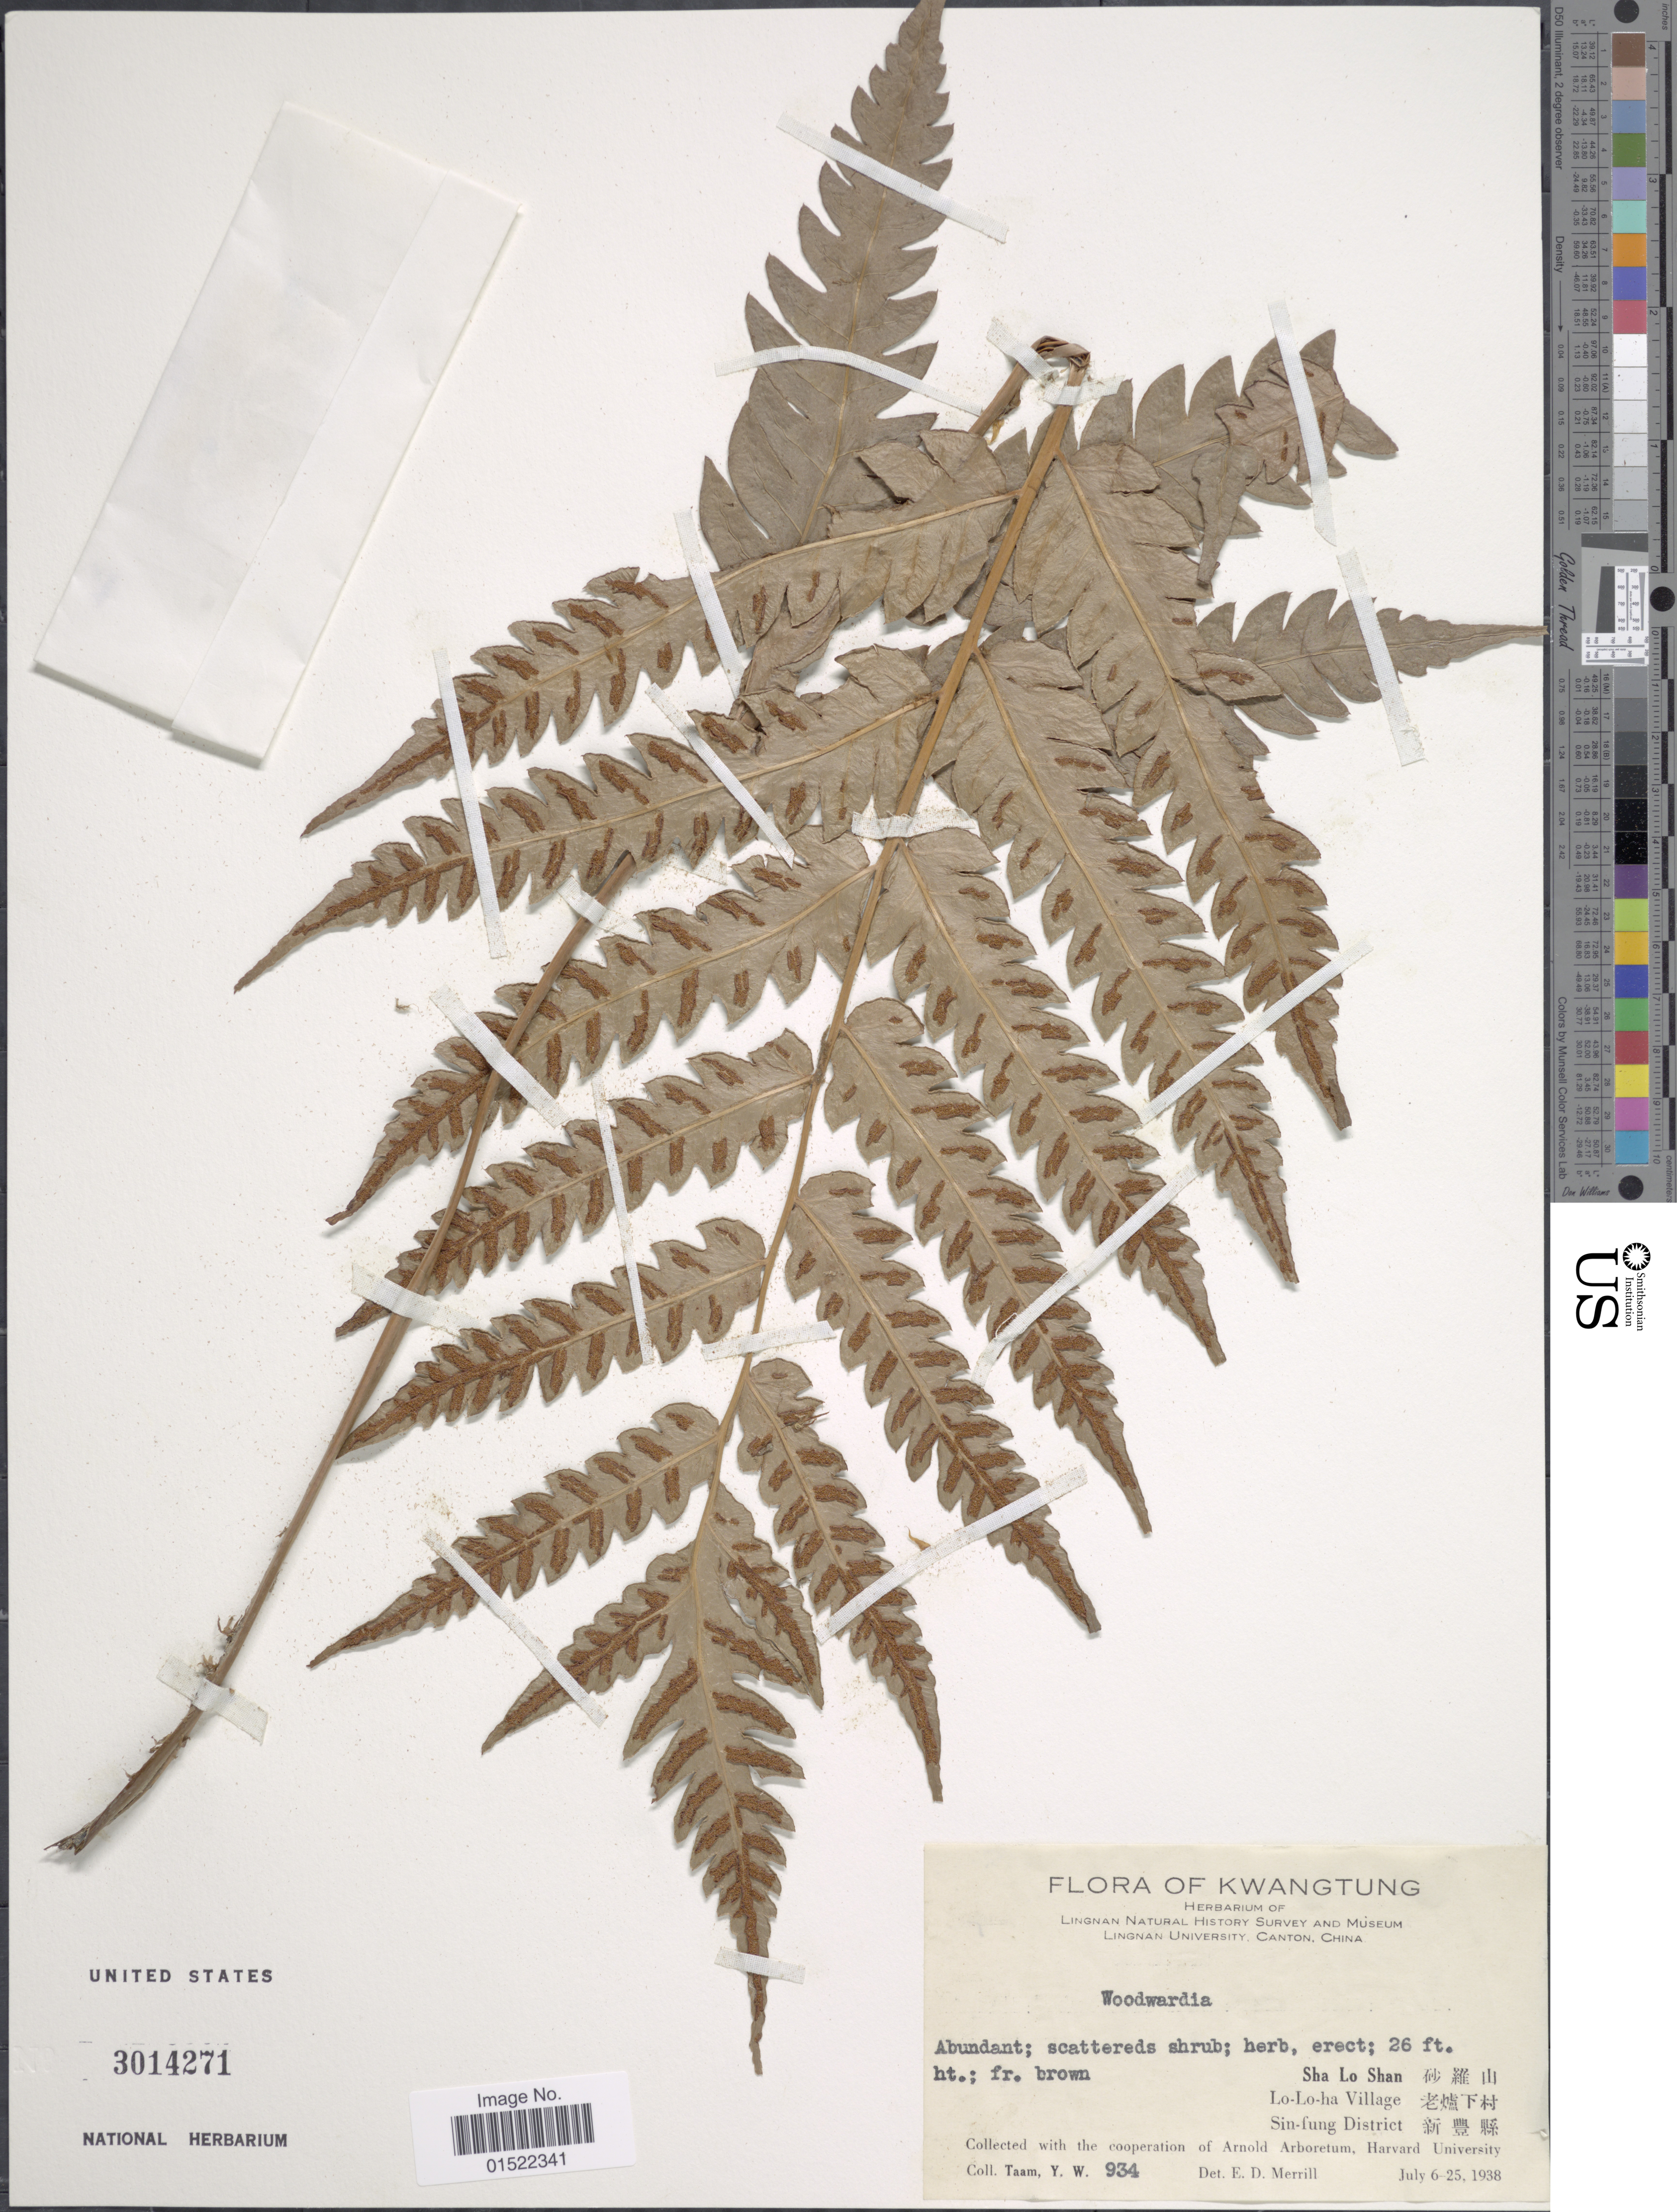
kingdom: Plantae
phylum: Tracheophyta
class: Polypodiopsida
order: Polypodiales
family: Blechnaceae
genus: Woodwardia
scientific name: Woodwardia japonica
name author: (L. f.) Sm.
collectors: Y. W. Taam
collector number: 934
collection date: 1938-07-06/1938-07-25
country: China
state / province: Guangdong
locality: Kwangtung, Sha Li Shan, Lo-Lo-ha Village, Sin-fung District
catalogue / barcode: US 3014271